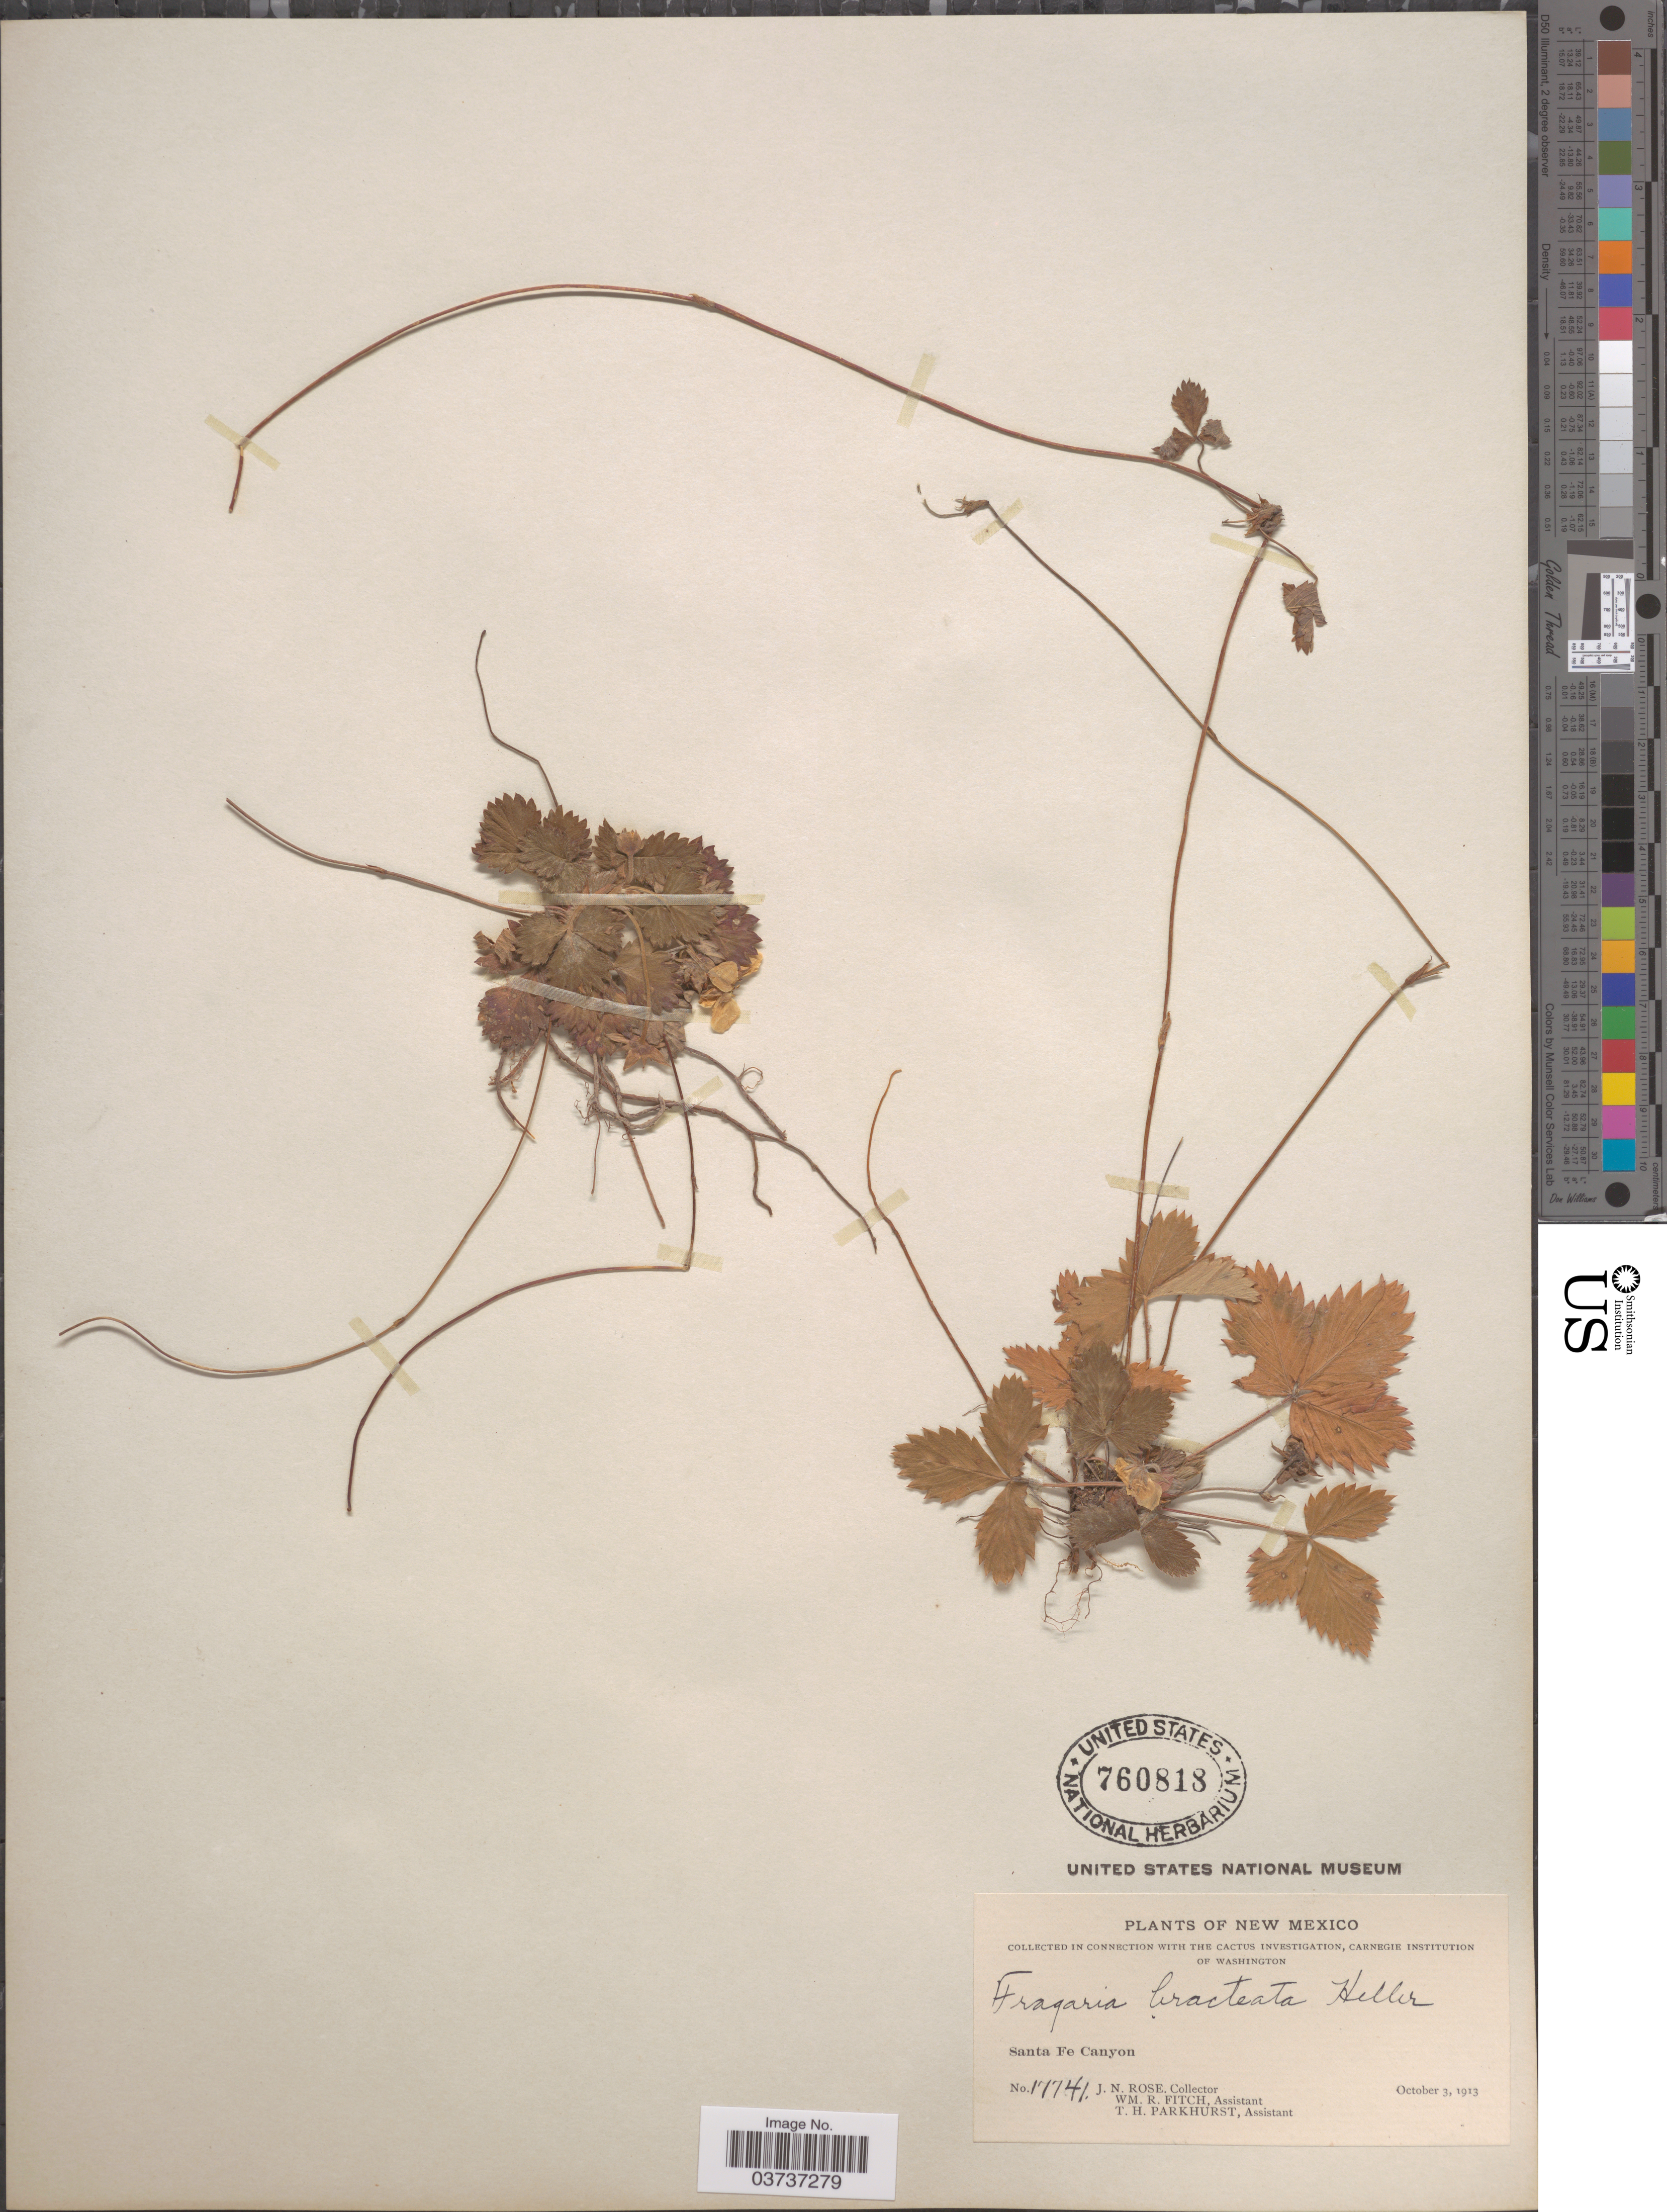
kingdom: Plantae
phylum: Tracheophyta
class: Magnoliopsida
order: Rosales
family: Rosaceae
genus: Fragaria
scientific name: Fragaria vesca var. bracteata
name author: (A. Heller) R.J. Davis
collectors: J. N. Rose, W. R. Fitch & T. Parkhurst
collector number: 17741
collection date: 1913-10-03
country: United States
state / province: New Mexico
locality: Santa Fe Canyon.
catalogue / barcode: US 760818